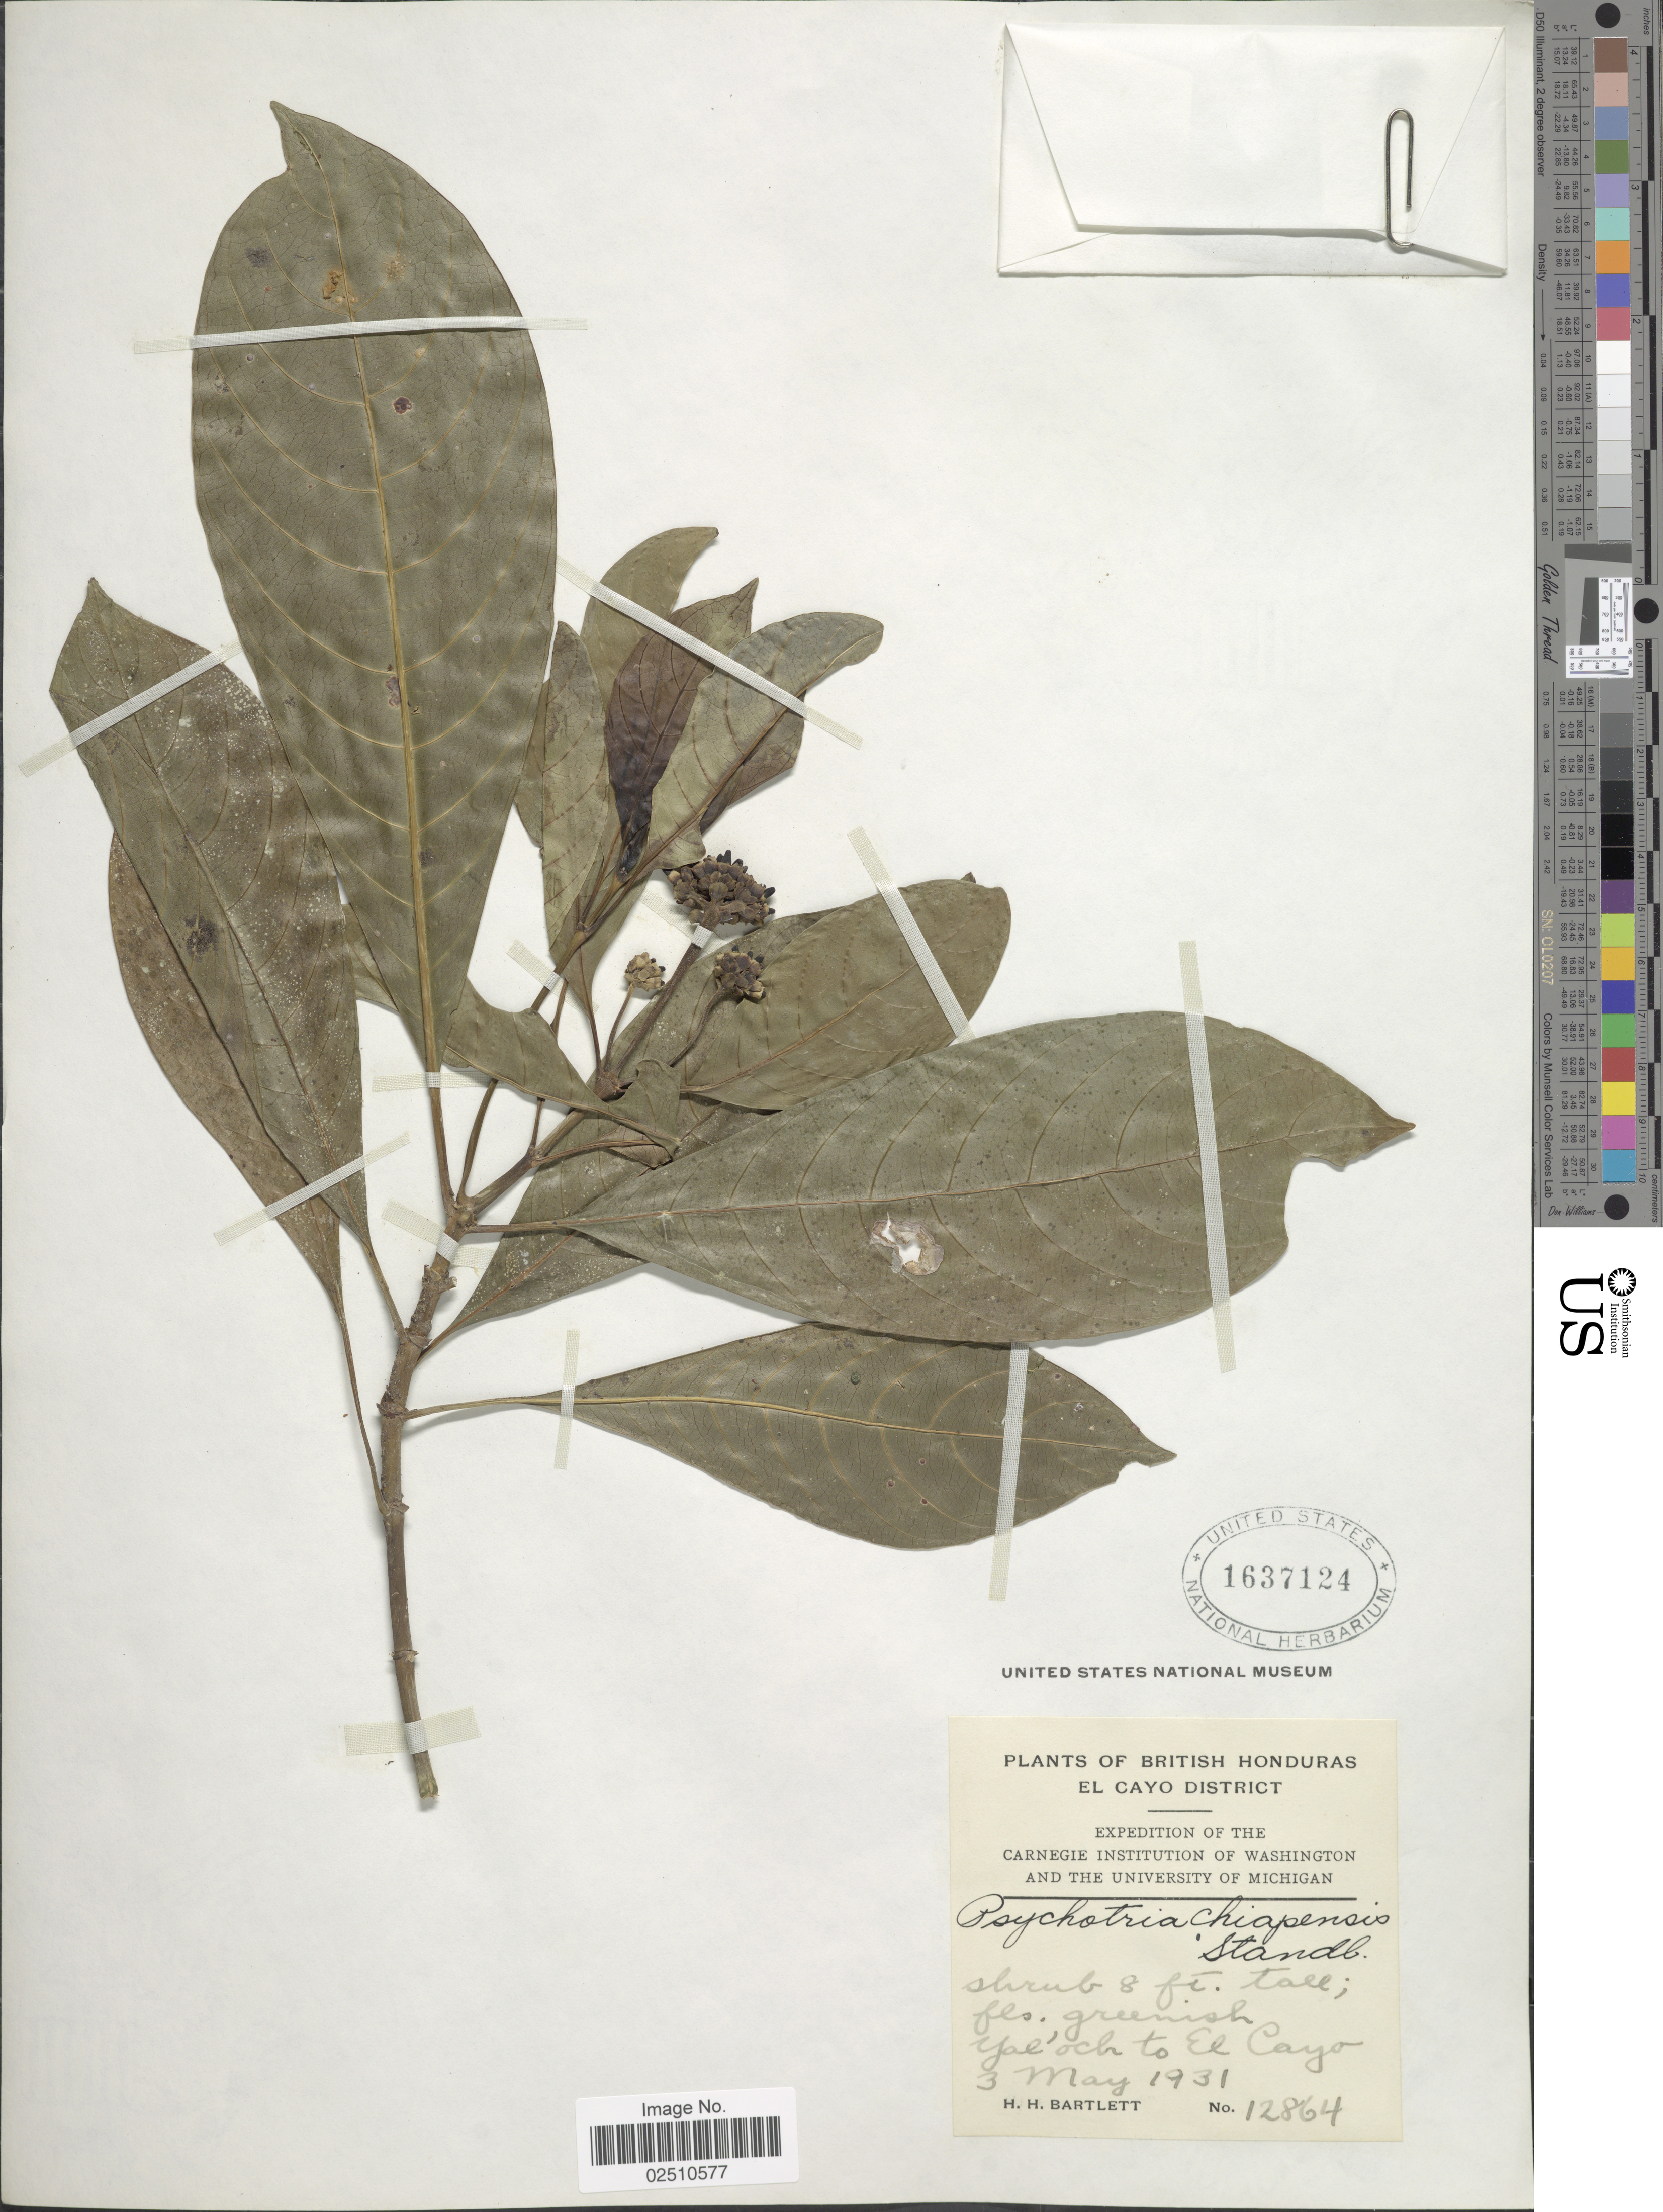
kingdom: Plantae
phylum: Tracheophyta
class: Magnoliopsida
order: Gentianales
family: Rubiaceae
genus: Psychotria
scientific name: Psychotria chiapensis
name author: Standl.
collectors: H. H. Bartlett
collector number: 12864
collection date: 1931-05-03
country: Belize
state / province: Cayo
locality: British Honduras, Yal'och to El Cayo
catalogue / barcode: US 1637124